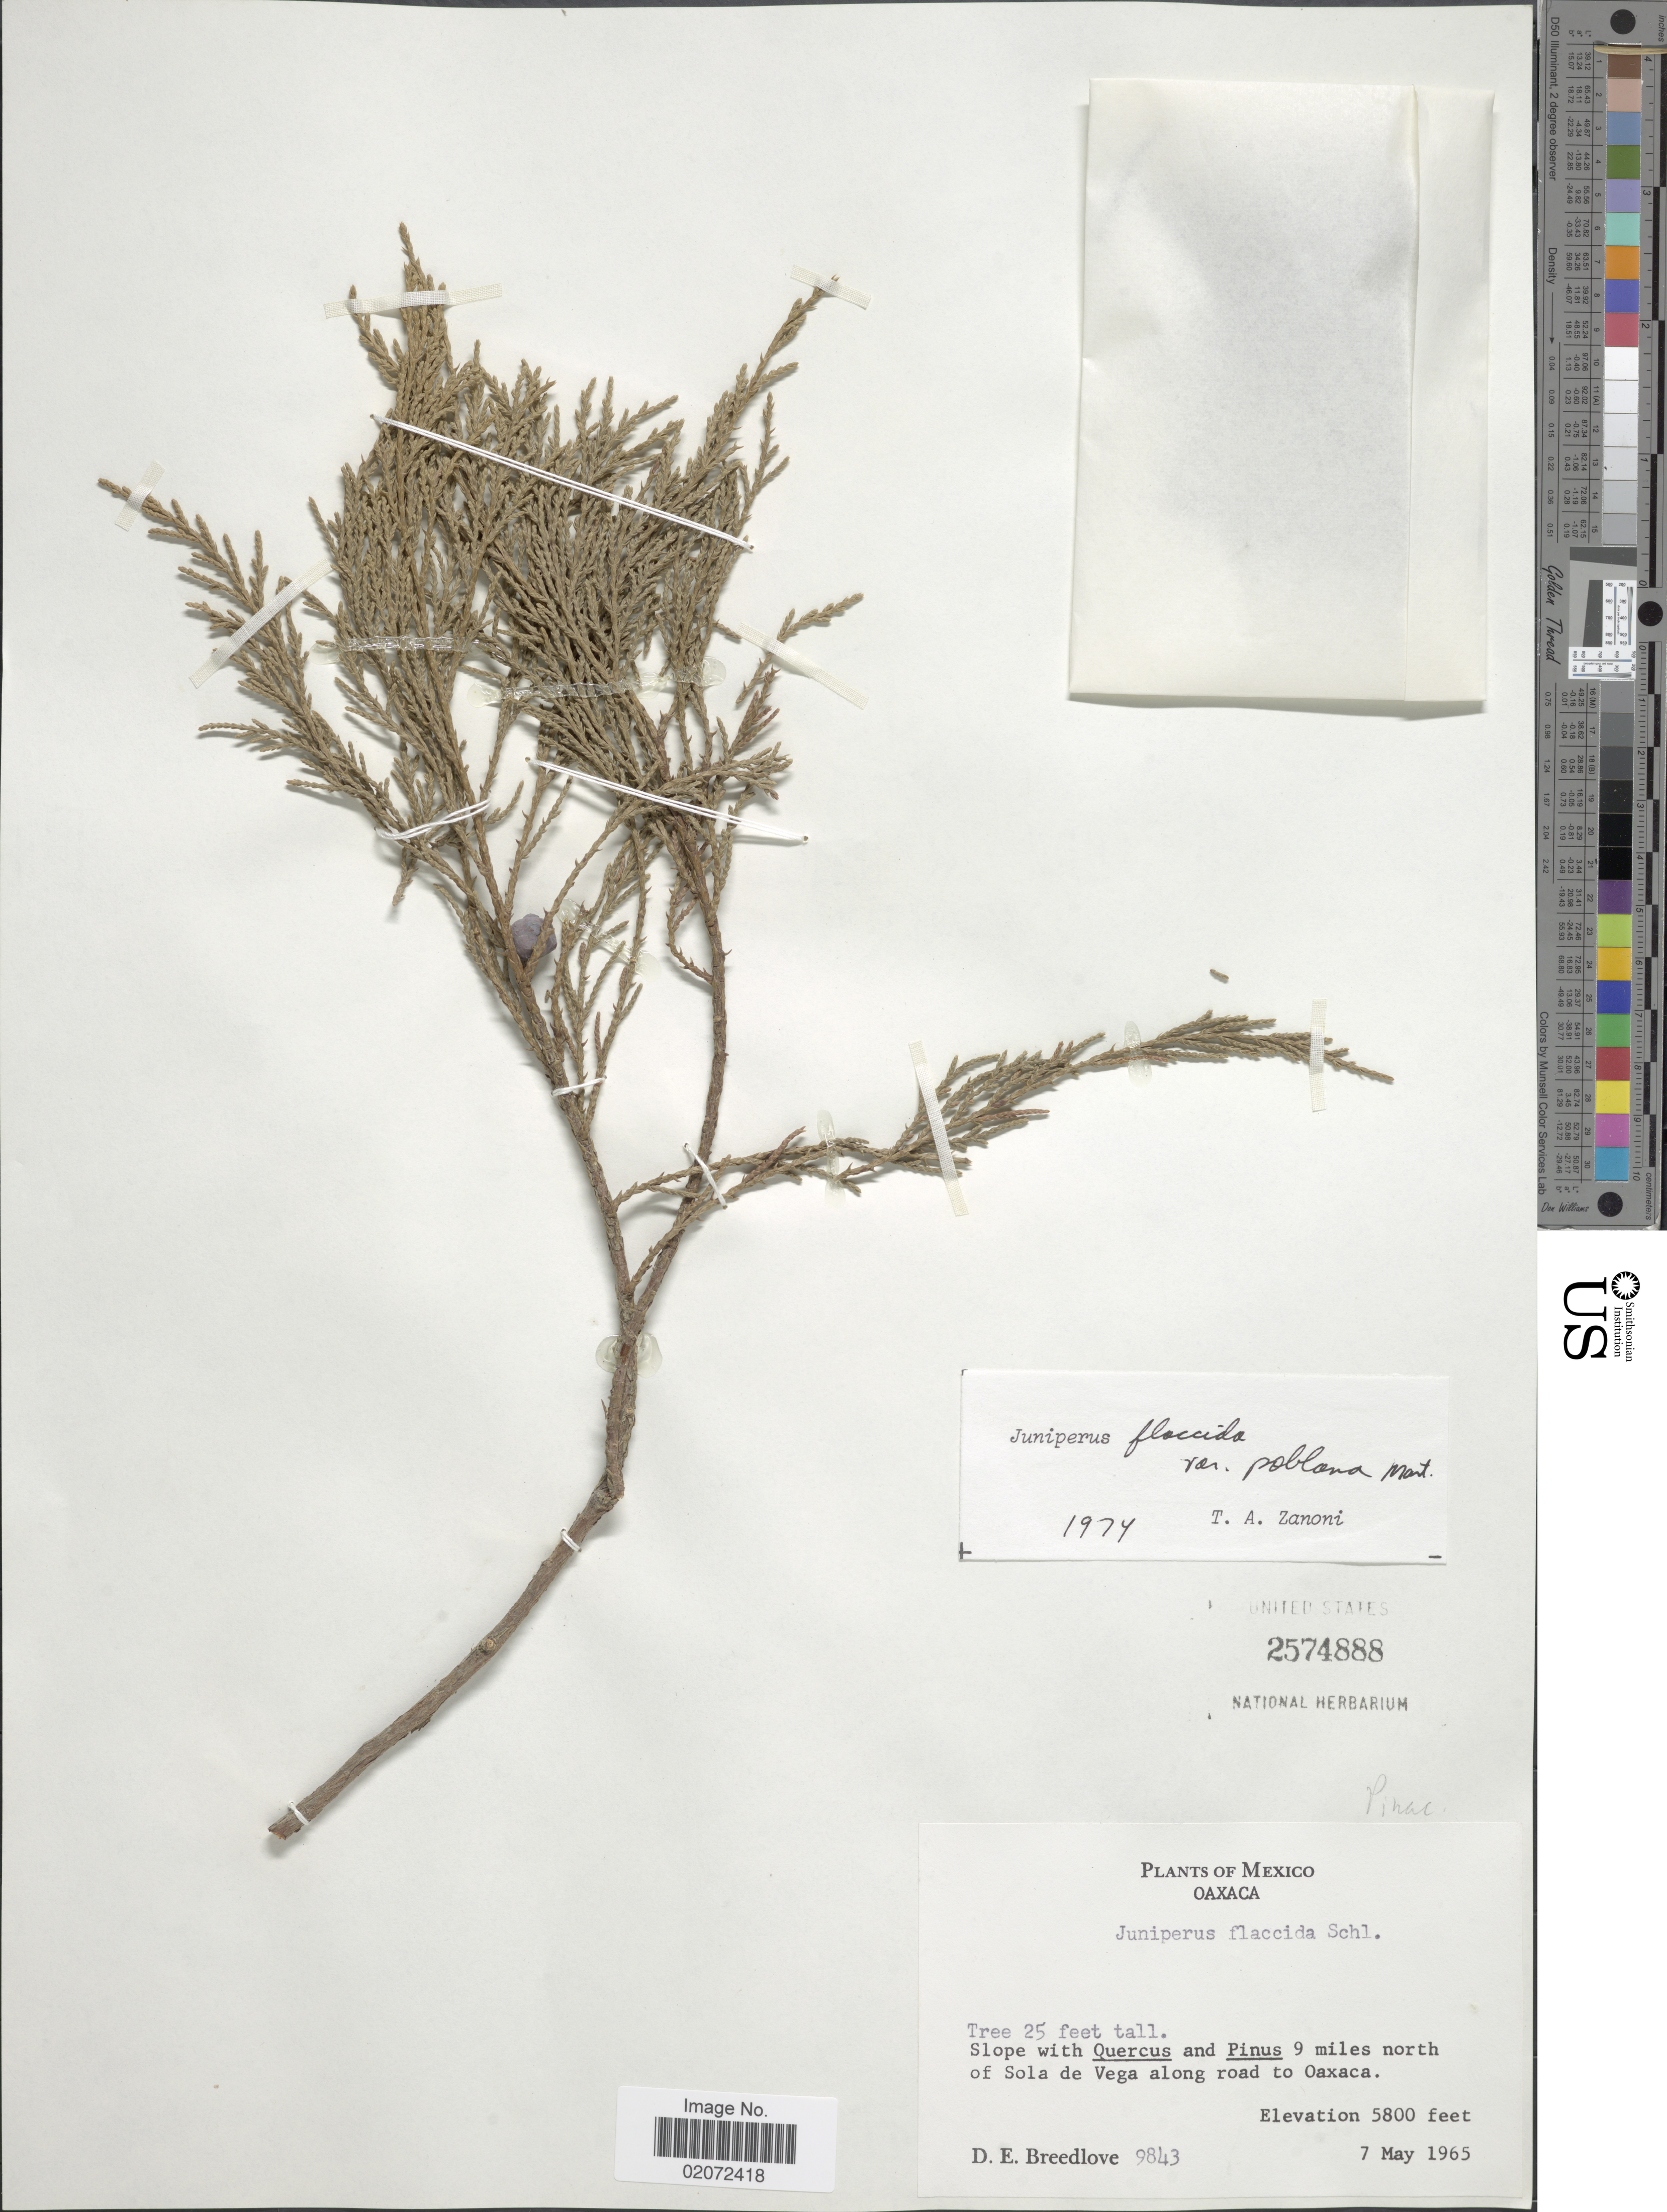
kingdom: Plantae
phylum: Tracheophyta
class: Pinopsida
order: Pinales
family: Cupressaceae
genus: Juniperus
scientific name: Juniperus flaccida var. poblana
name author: Martínez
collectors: D. E. Breedlove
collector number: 9843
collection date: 1965-05-07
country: Mexico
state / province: Oaxaca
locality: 9 miles north of Sola de Vega along road to Oaxaca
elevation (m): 1768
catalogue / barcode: US 2574888